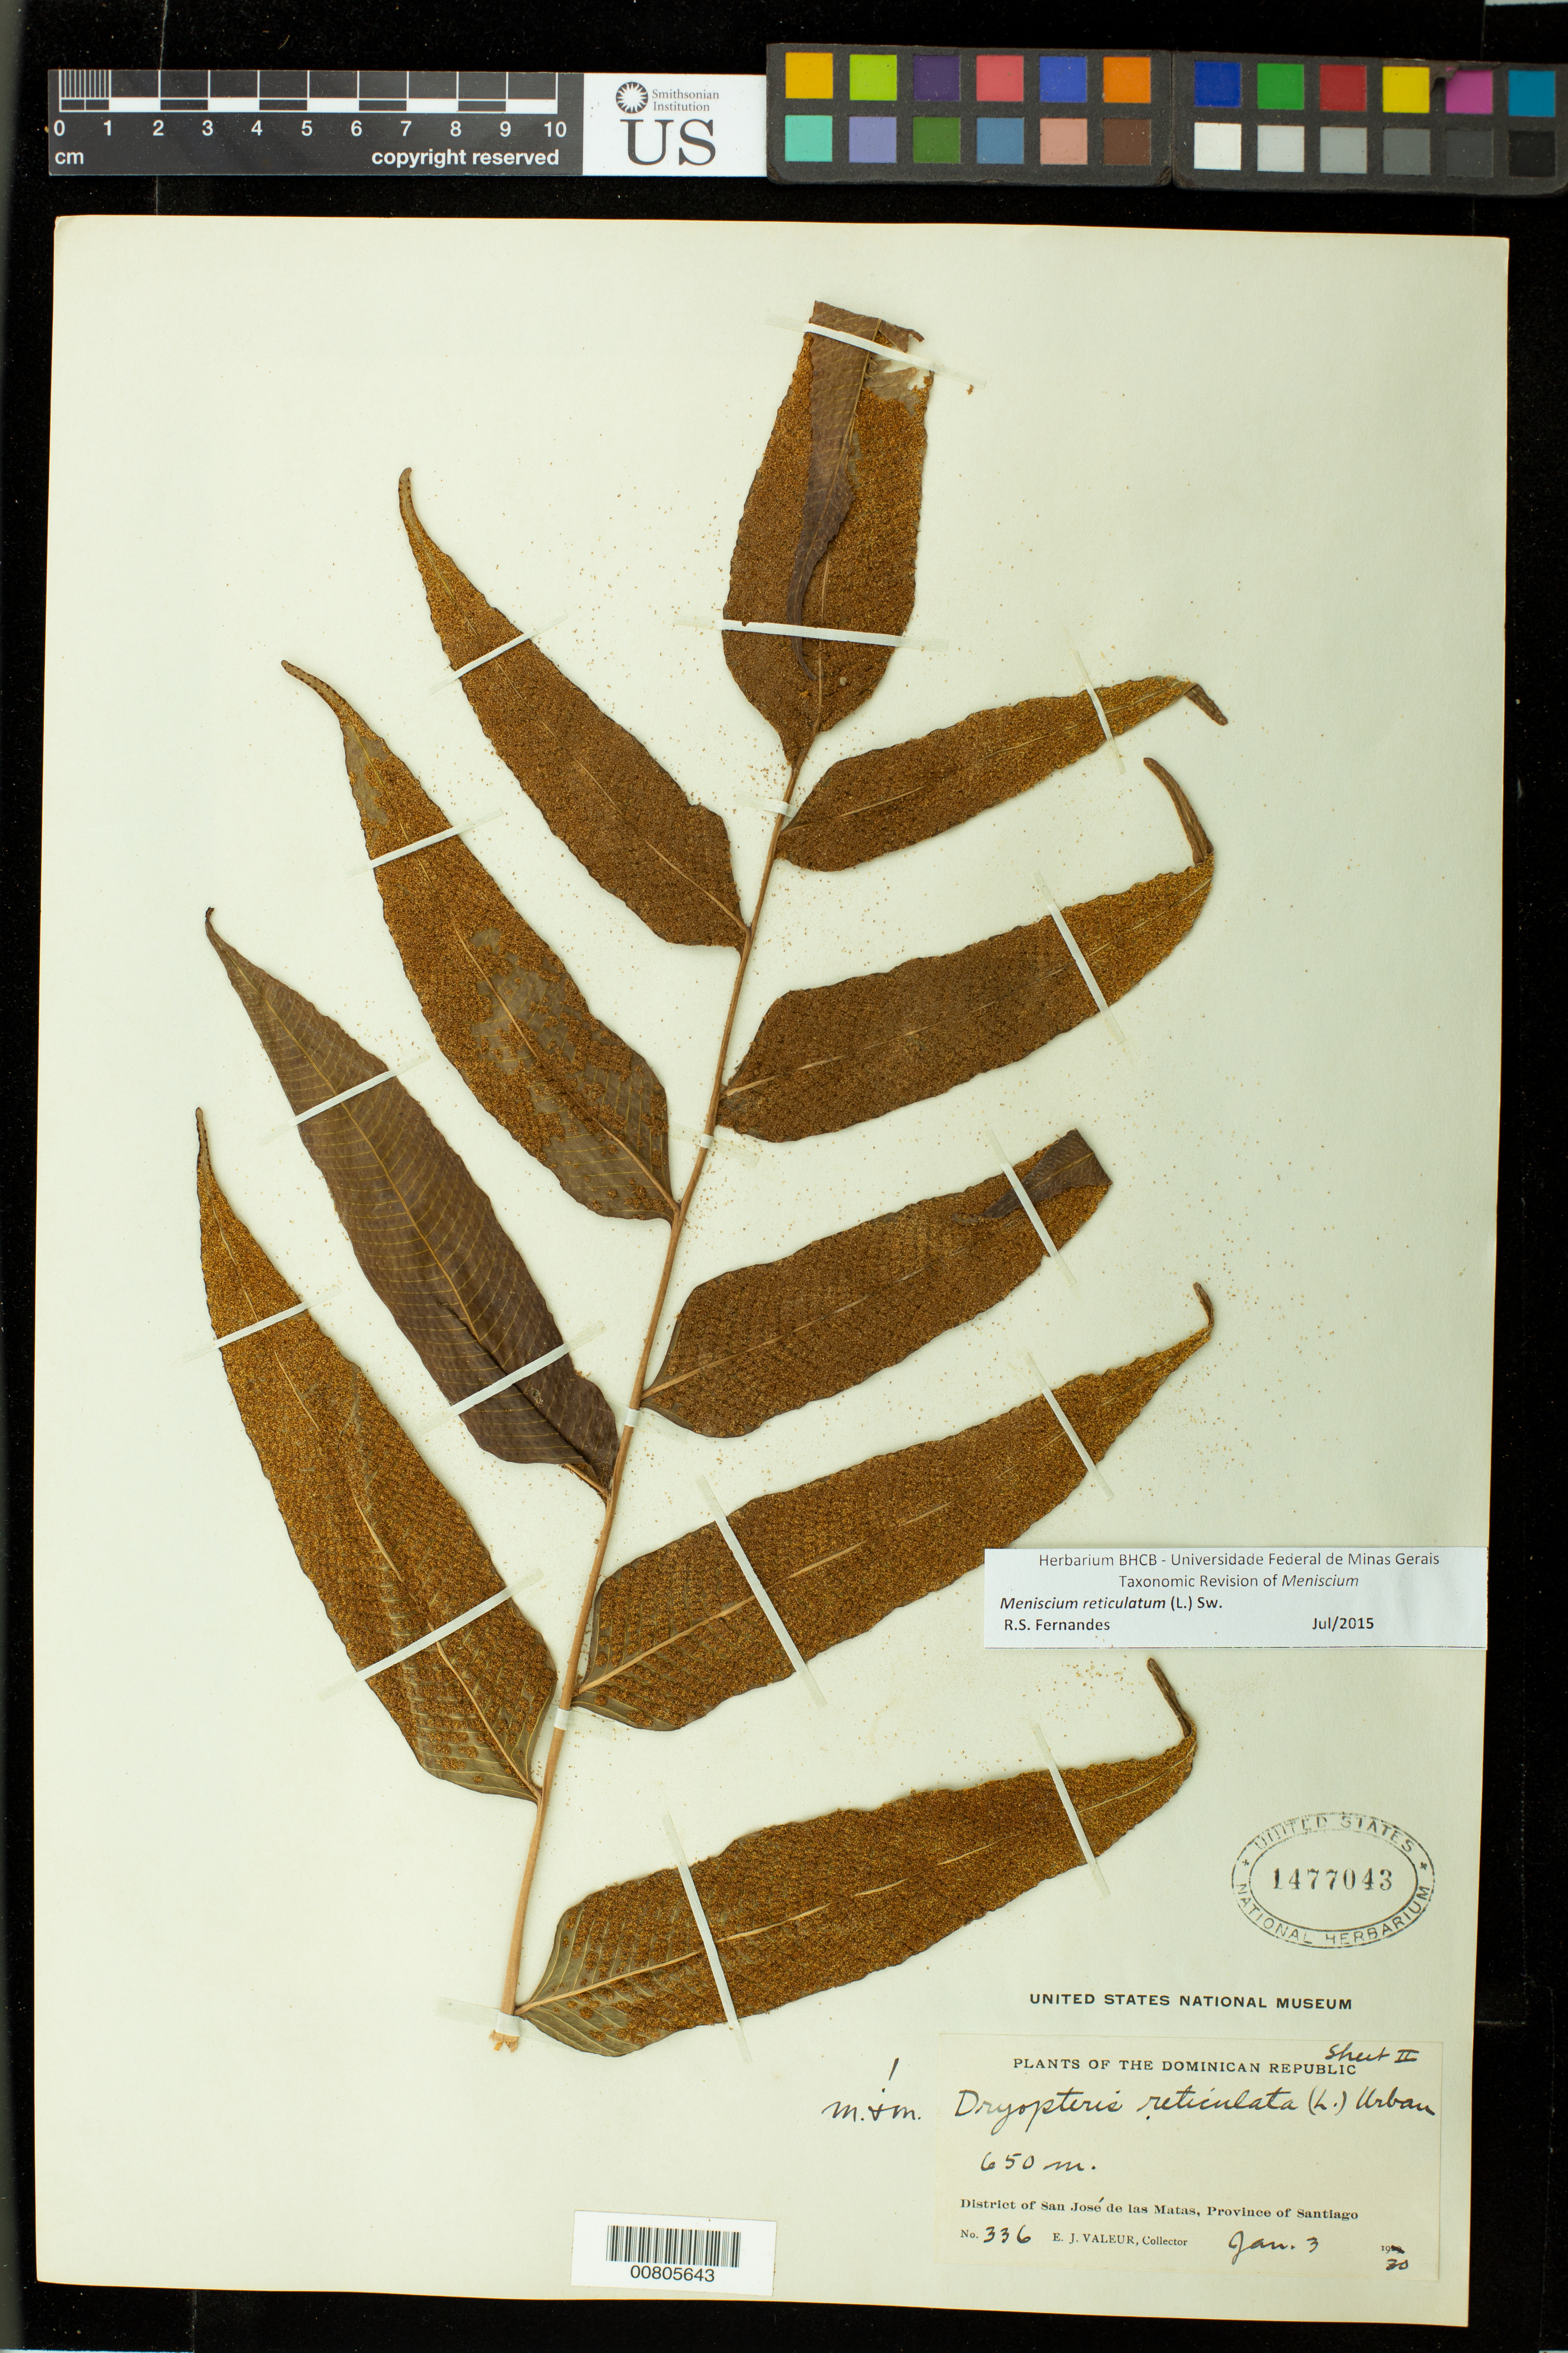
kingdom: Plantae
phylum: Tracheophyta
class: Polypodiopsida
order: Polypodiales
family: Thelypteridaceae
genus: Meniscium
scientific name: Meniscium reticulatum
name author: (L.) Sw.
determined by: Fernandes, R. S.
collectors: E. Valeur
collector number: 336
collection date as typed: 03 Jan 1920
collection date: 1920-01-03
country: Dominican Republic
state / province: Santiago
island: Hispaniola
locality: Distr. San José de las Matas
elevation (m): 650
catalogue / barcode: US 1477043